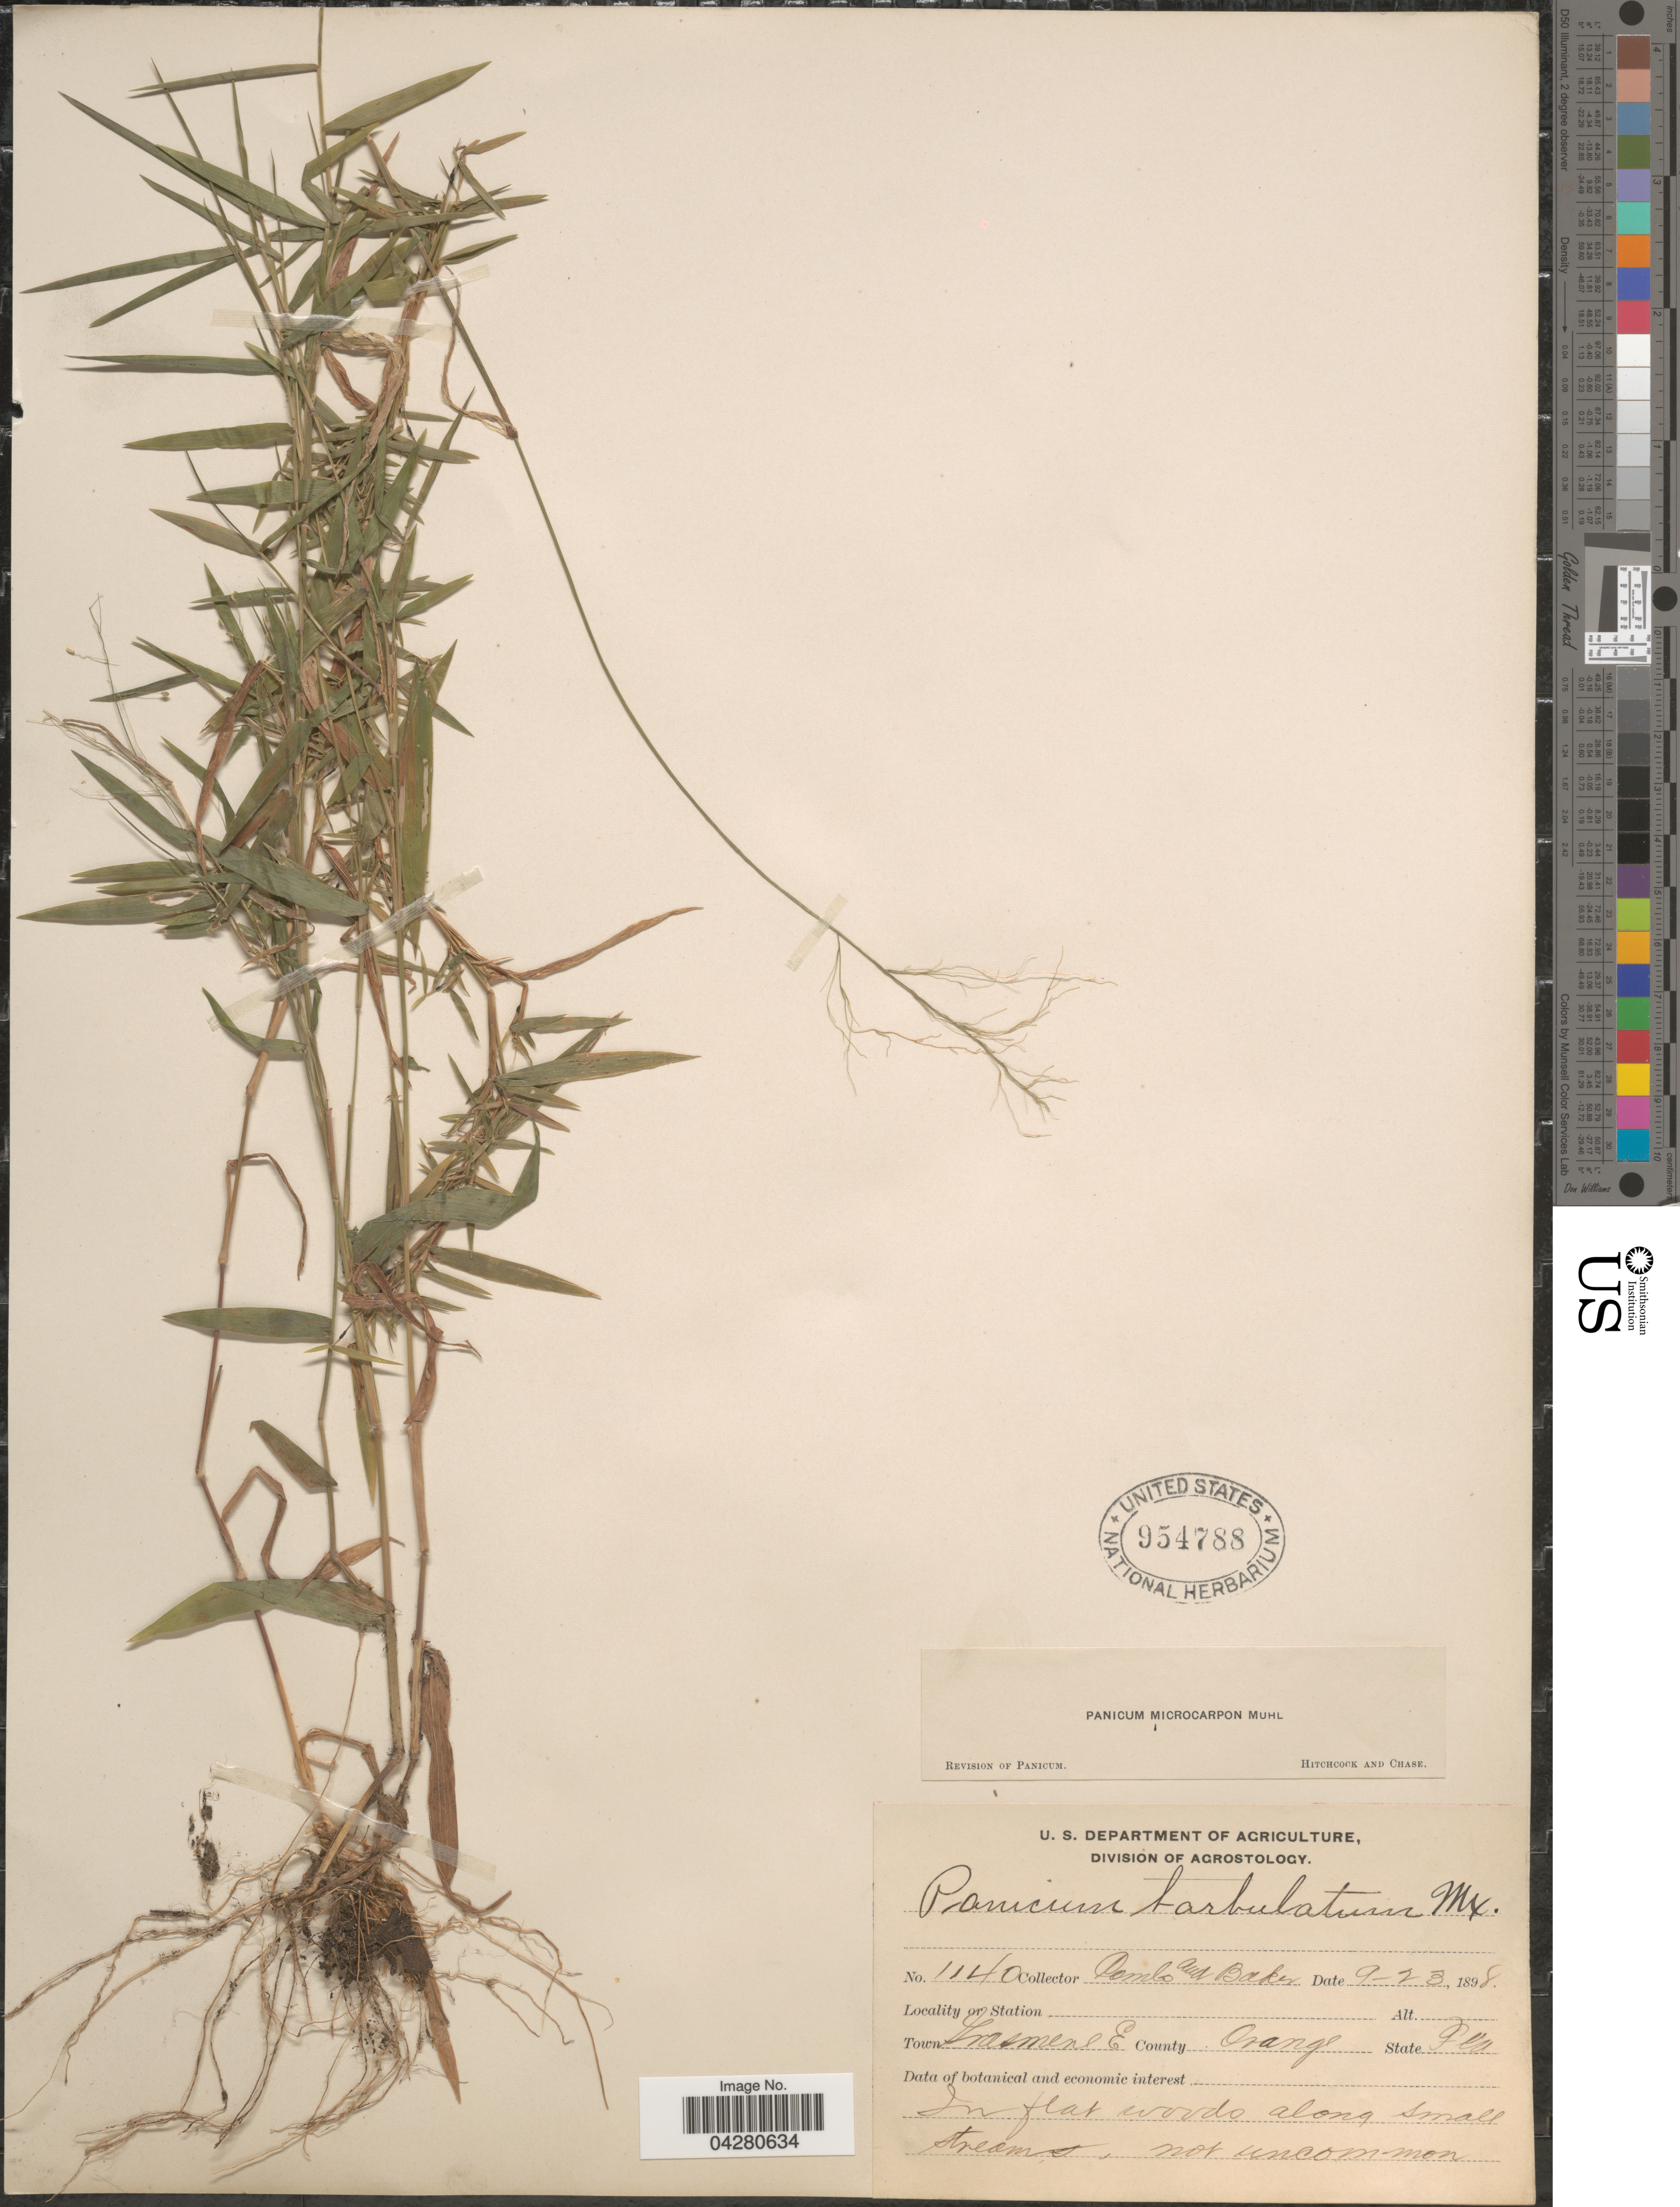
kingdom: Plantae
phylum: Tracheophyta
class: Liliopsida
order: Poales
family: Poaceae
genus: Dichanthelium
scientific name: Dichanthelium dichotomum var. dichotomum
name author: (L.) Gould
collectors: -. Combs & -- Baker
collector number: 1140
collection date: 1898-09-23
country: United States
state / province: Florida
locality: Town Grasmere E. County Orange.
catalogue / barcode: US 954788